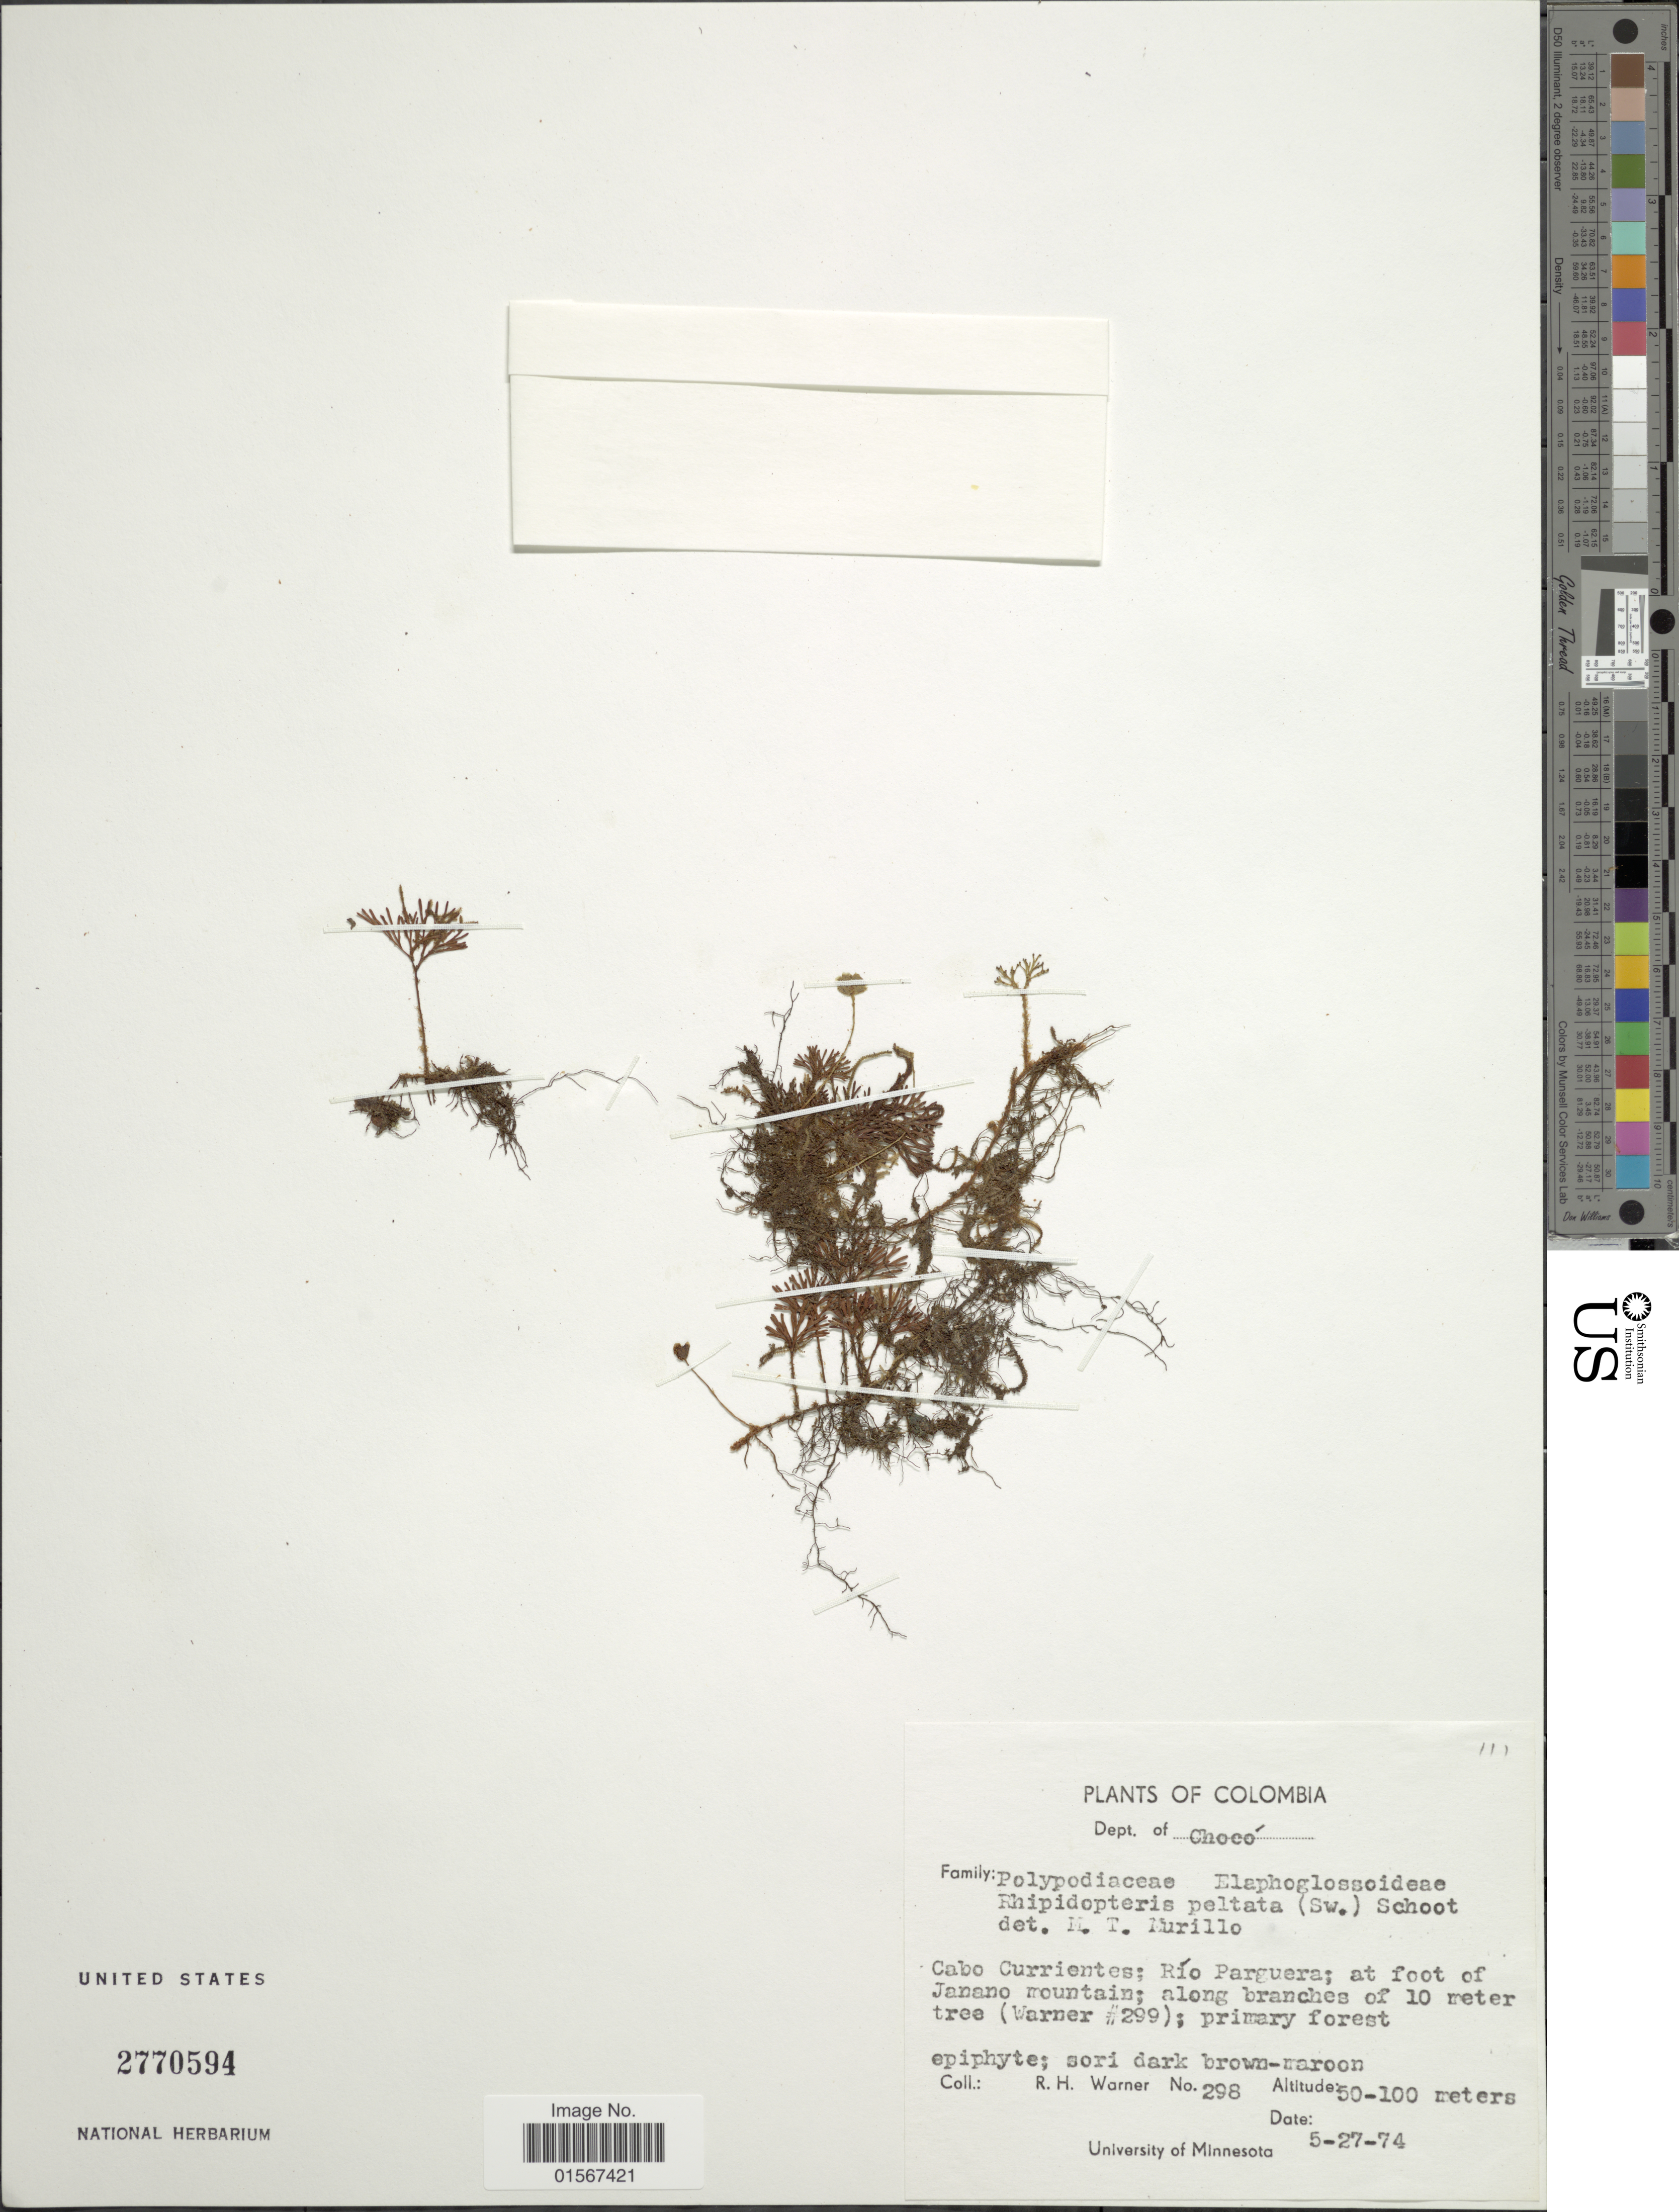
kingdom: Plantae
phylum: Tracheophyta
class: Polypodiopsida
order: Polypodiales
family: Dryopteridaceae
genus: Elaphoglossum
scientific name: Elaphoglossum peltatum f. peltatum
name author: (Sw.) Urb.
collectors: R. H. Warner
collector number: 298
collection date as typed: Transcribed d/m/y: 27/5/74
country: Colombia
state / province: Chocó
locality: Colombia, Dept. of Chocó, Cabo Currientes: Río Parqguera; at foot of Janano mountain; along branches of 10 meter tree.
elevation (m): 50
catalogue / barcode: US 2770594